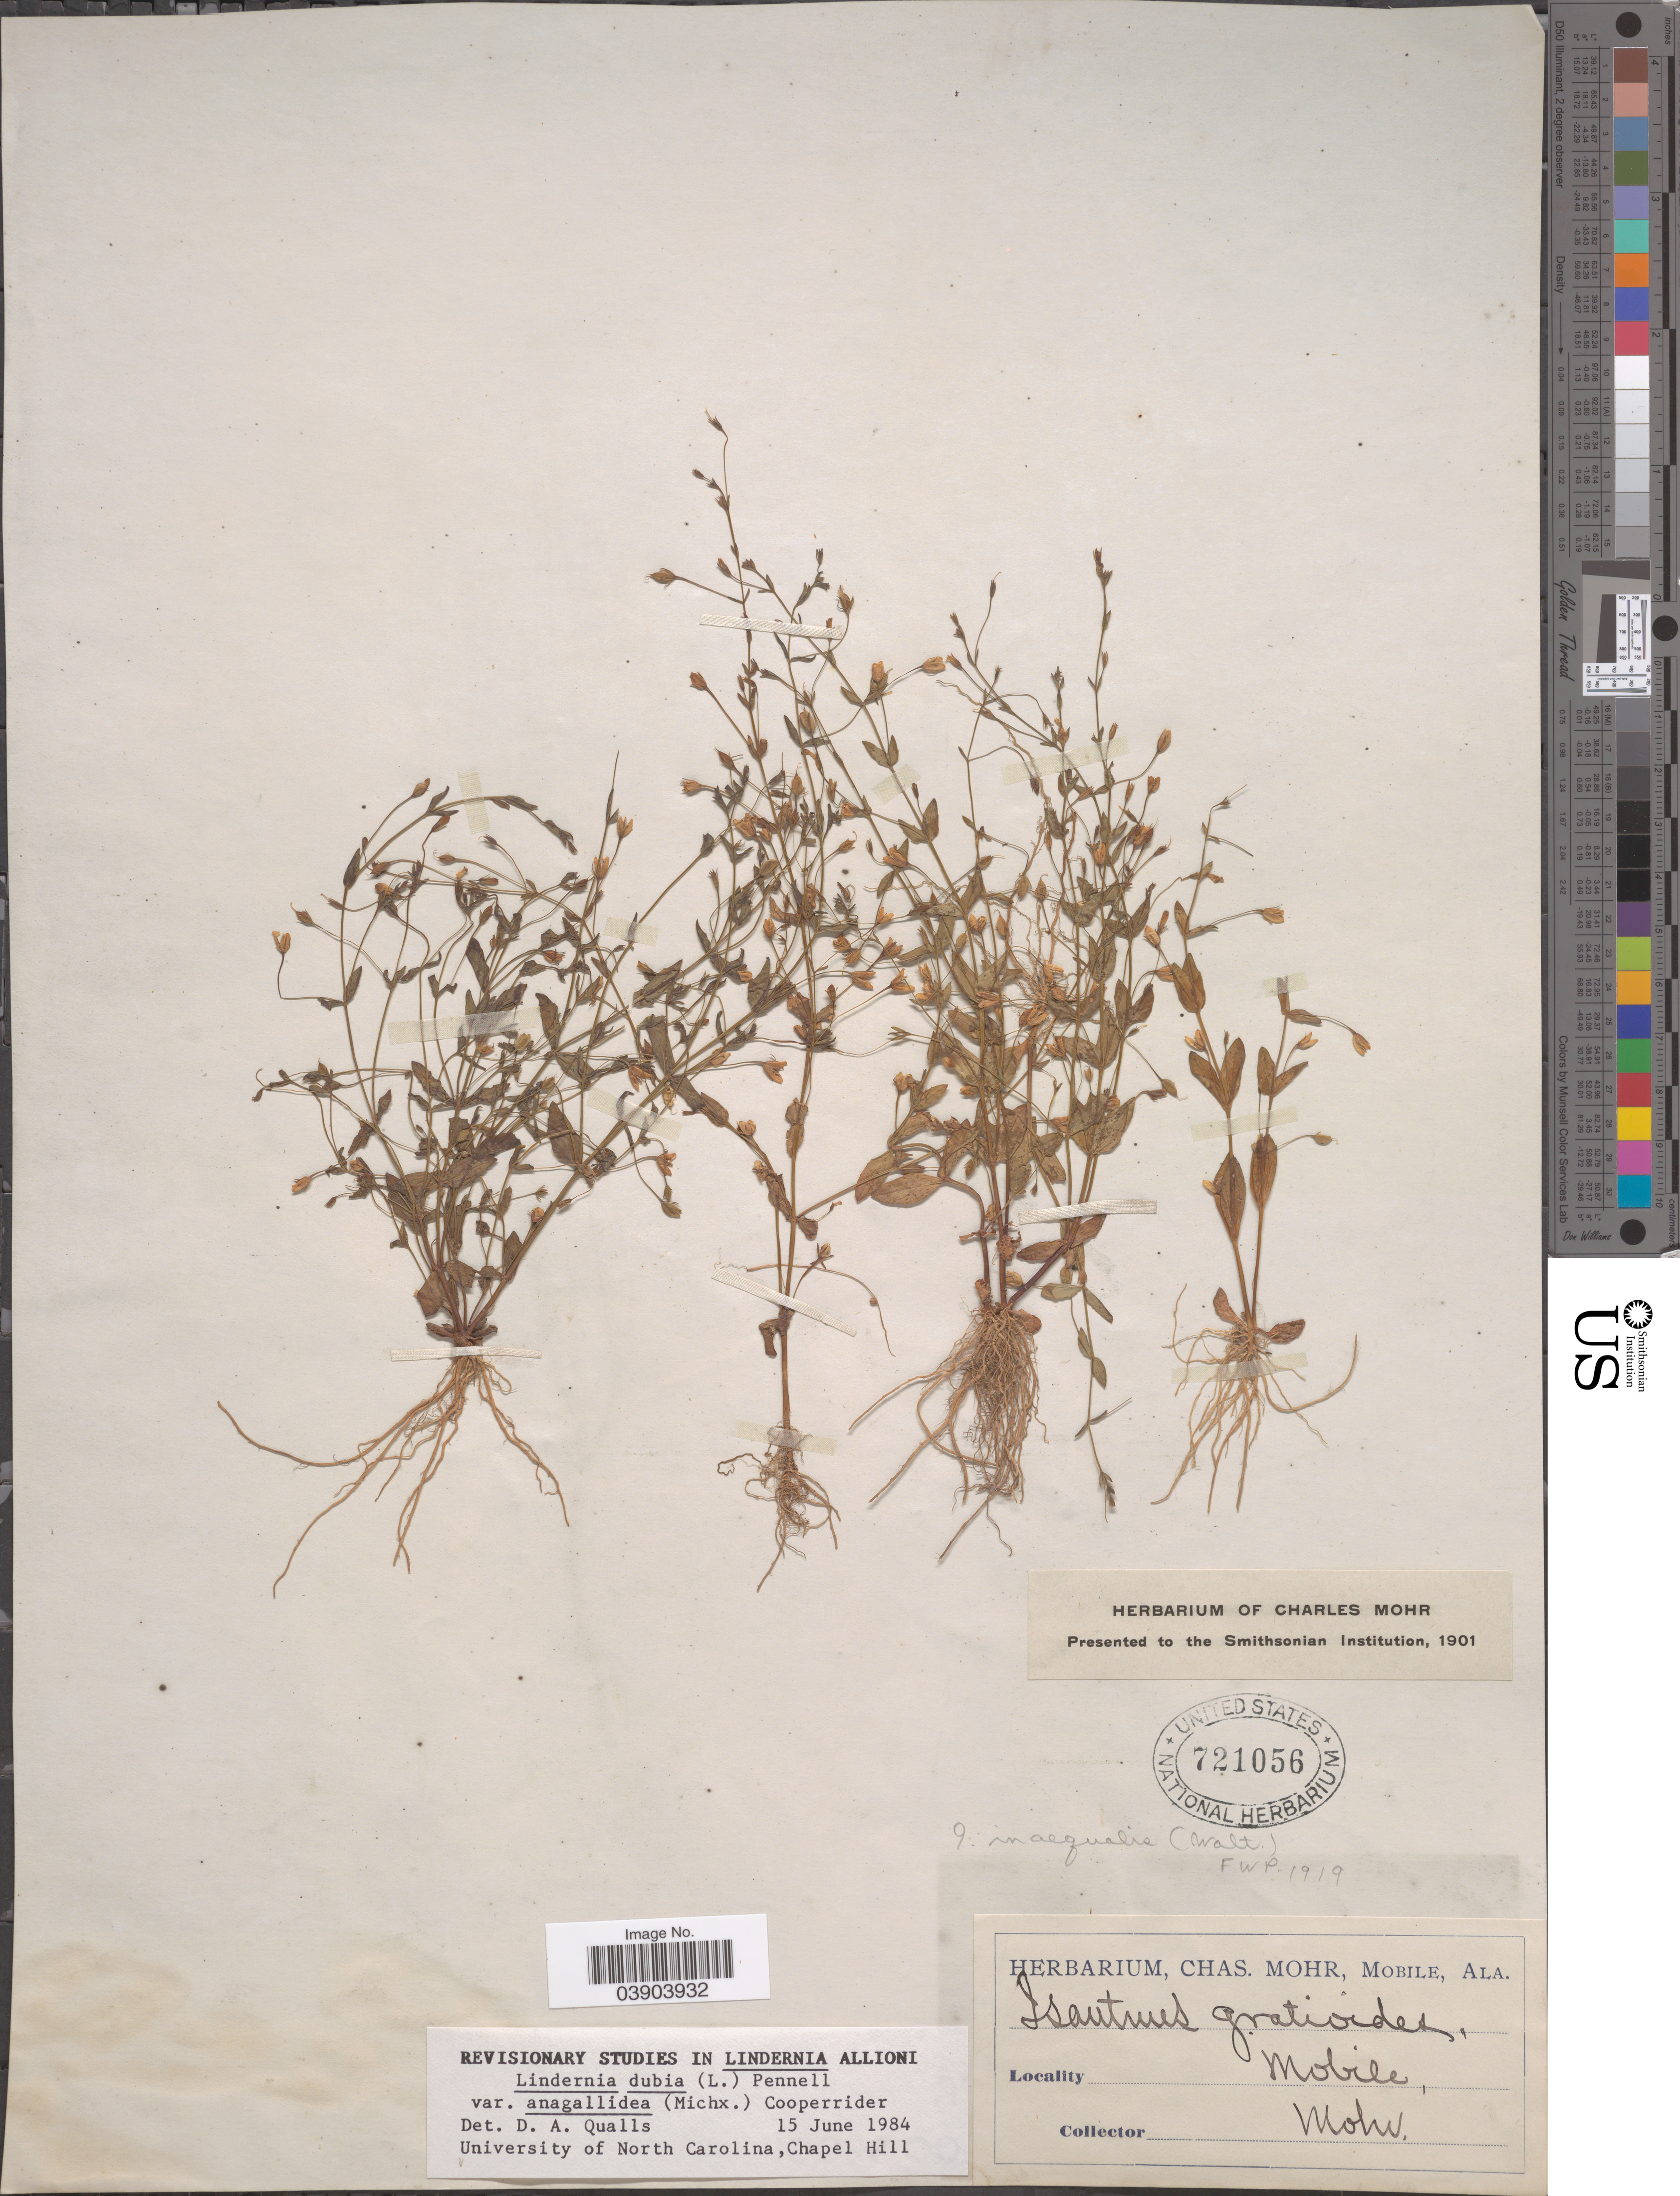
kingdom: Plantae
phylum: Tracheophyta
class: Magnoliopsida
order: Lamiales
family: Linderniaceae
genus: Lindernia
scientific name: Lindernia dubia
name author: (L.) Pennell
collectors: Mohr, C. T. (herbarium)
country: United States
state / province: Alabama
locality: Mobile.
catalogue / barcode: US 721056